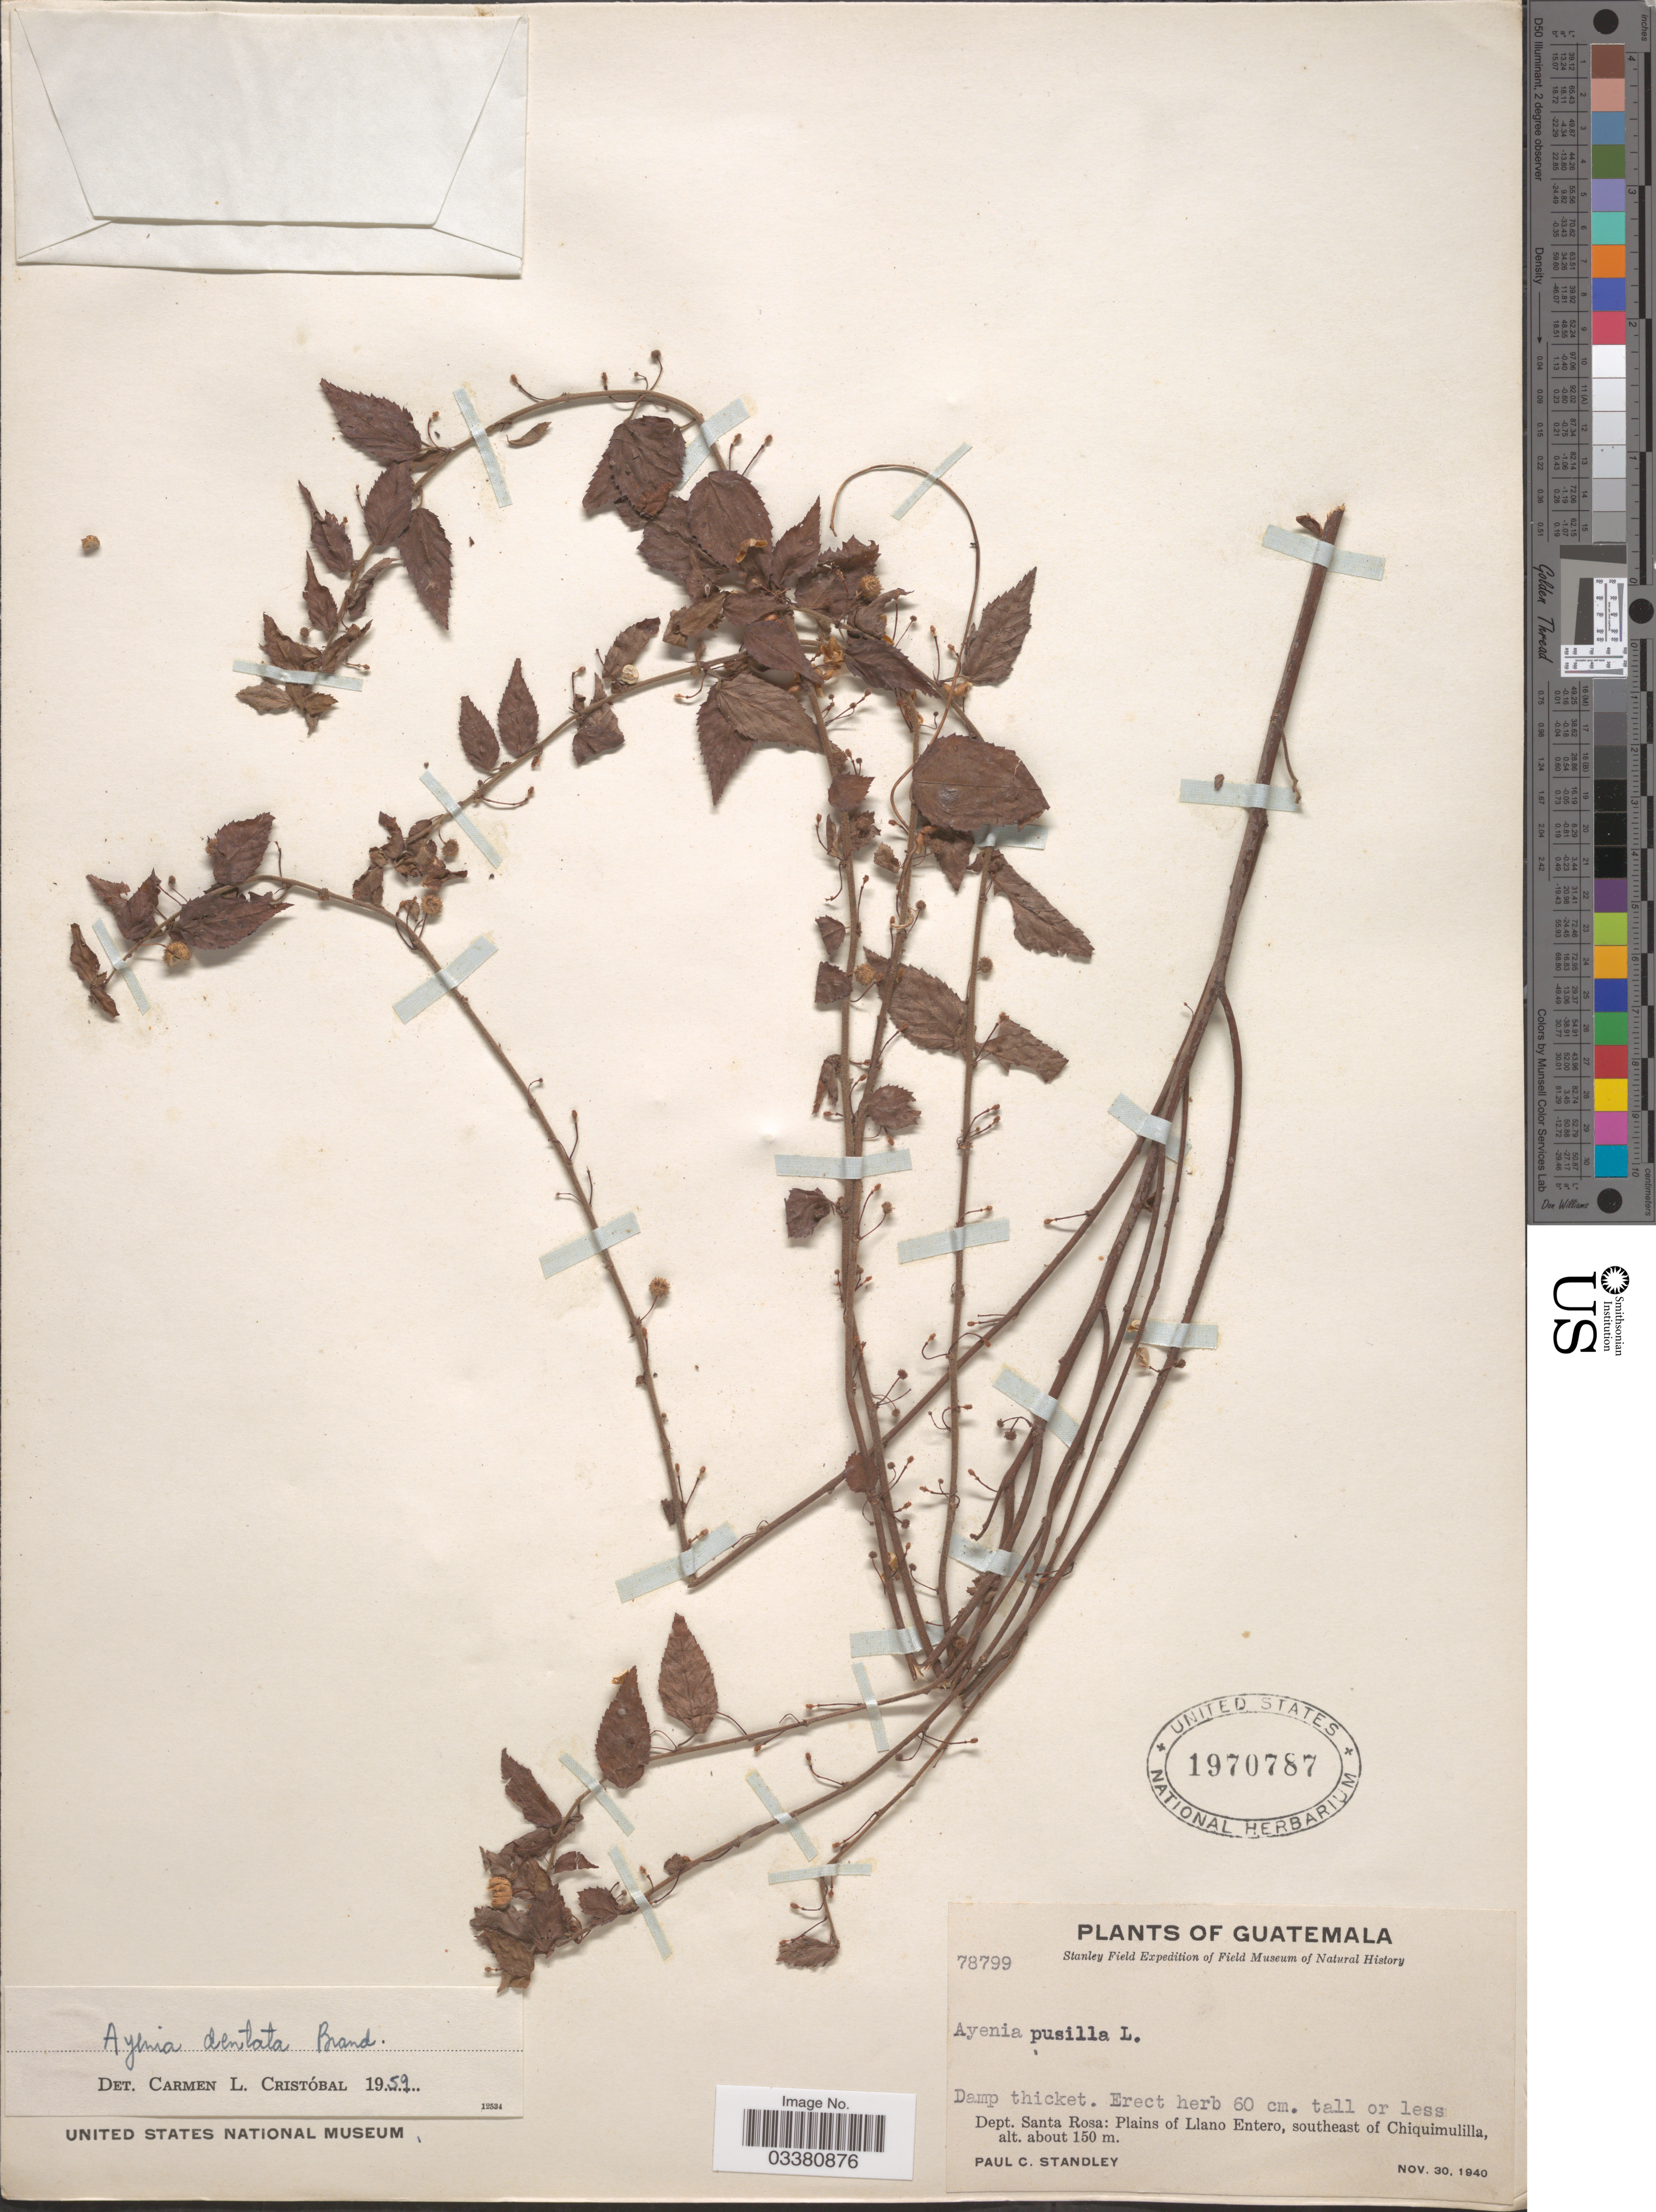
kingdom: Plantae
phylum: Tracheophyta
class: Magnoliopsida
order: Malvales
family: Malvaceae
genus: Ayenia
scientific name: Ayenia dentata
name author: Brandegee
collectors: P. C. Standley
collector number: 78799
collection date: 1940-11-30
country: Guatemala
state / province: Santa Rosa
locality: Dept. Santa Rosa: Plains of Llano Entero, southeast of Chiquimulilla.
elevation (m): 150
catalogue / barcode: US 1970787